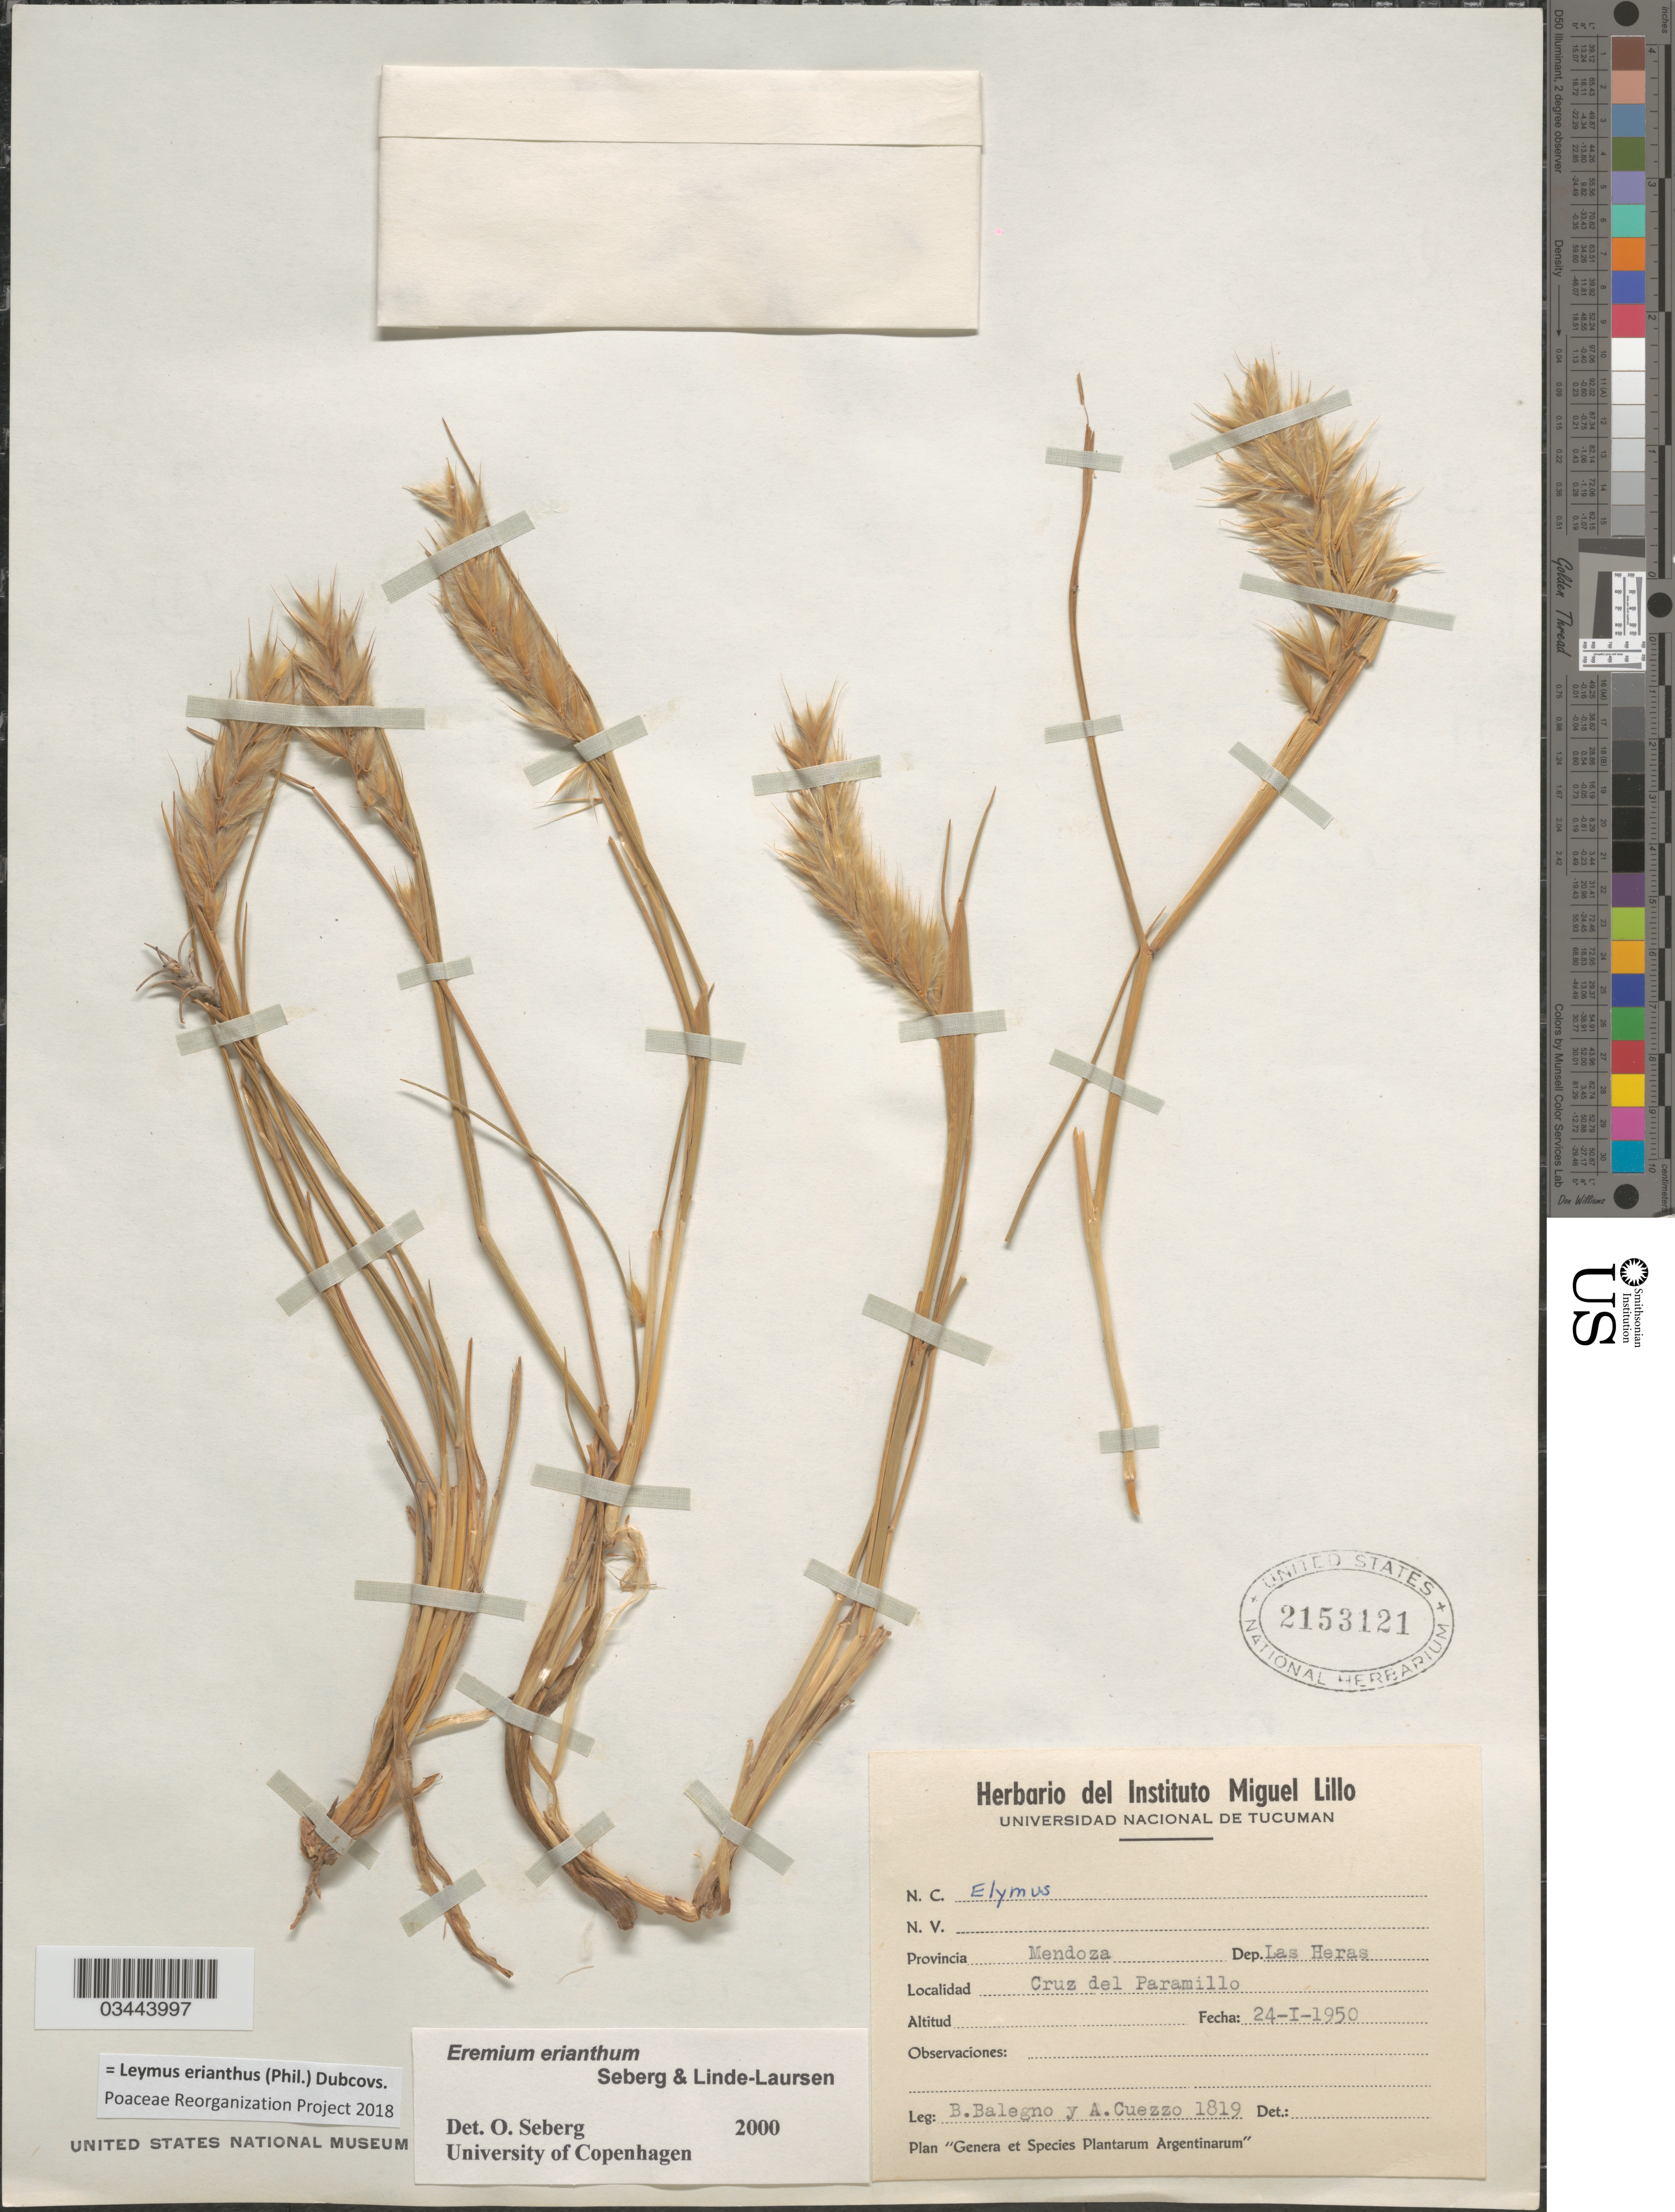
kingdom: Plantae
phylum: Tracheophyta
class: Liliopsida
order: Poales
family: Poaceae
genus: Leymus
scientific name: Leymus erianthus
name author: (Phil.) Dubcovsky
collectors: B. Balegno & A. Cuezzo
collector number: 1819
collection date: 1950-01-24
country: Argentina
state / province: Mendoza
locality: Dep. Las Heras. Cruz del Paramillo.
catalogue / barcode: US 2153121